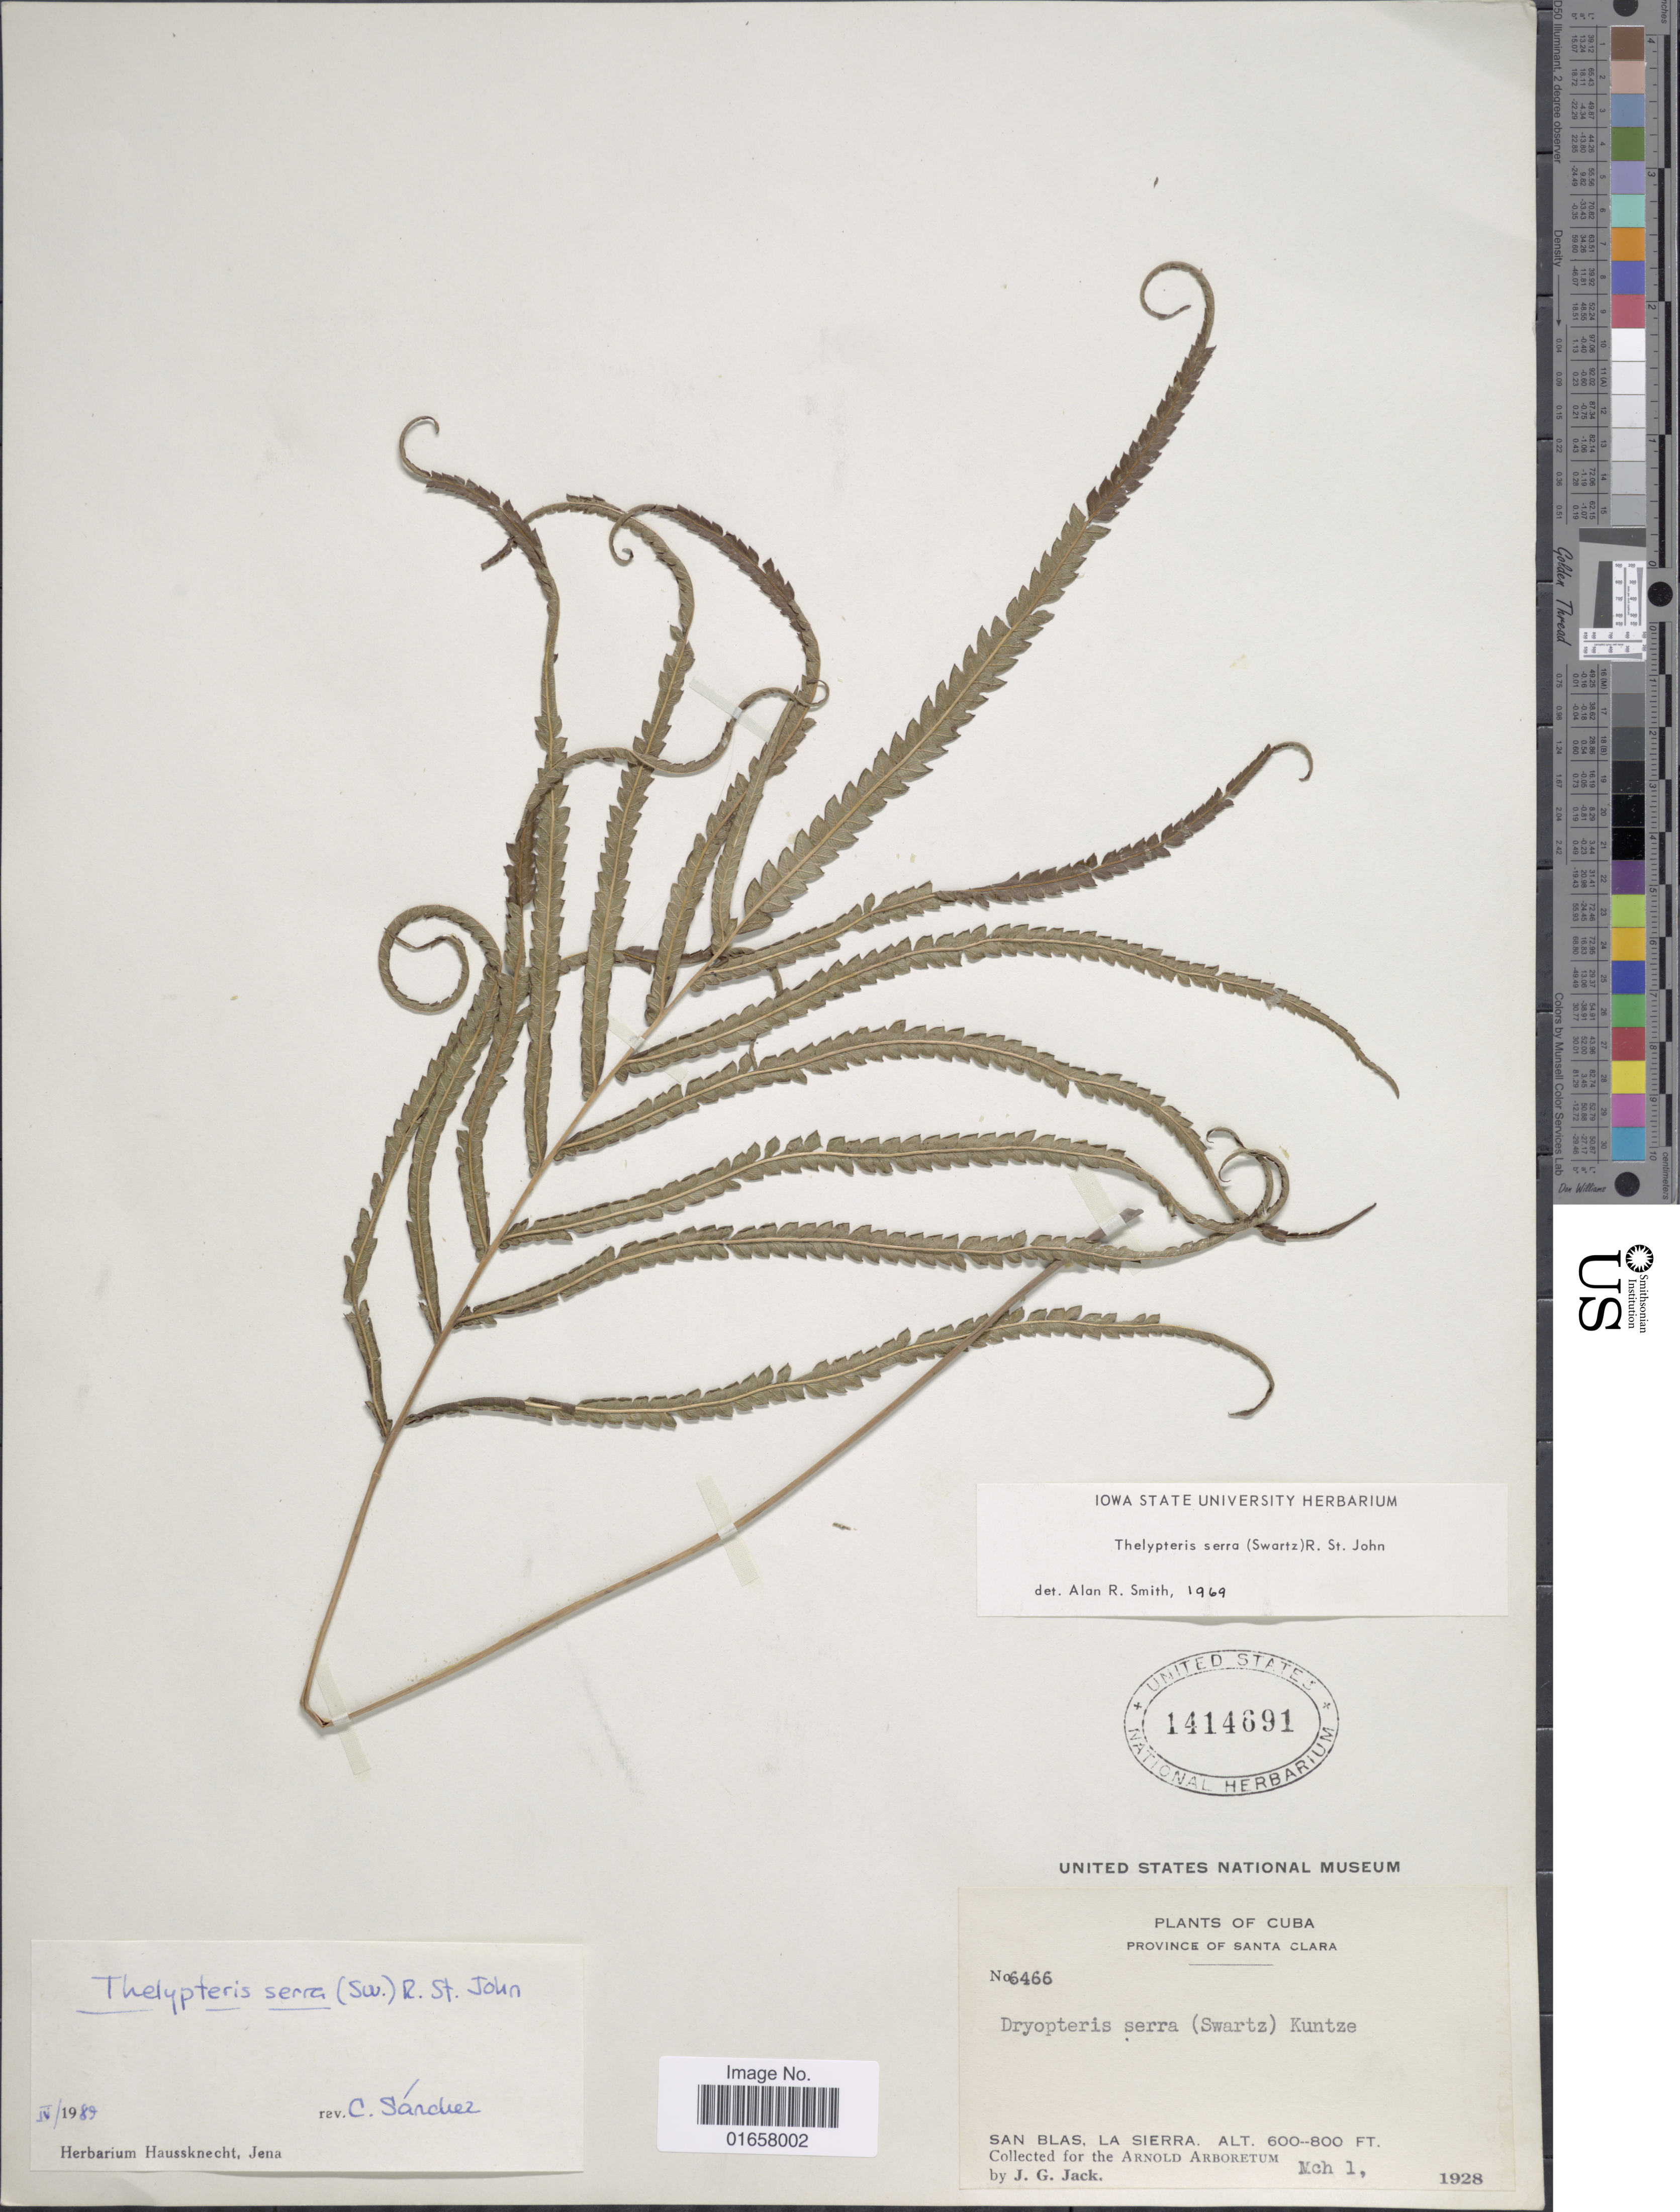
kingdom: Plantae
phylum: Tracheophyta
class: Polypodiopsida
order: Polypodiales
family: Thelypteridaceae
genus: Christella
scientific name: Christella serra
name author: (Sw.) Holttum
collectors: J. G. Jack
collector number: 6466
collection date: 1928-03-01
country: Cuba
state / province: Las Villas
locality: Cuba, Province of Santa Clara, San Blas, La Sierra.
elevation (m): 183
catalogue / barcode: US 1414691